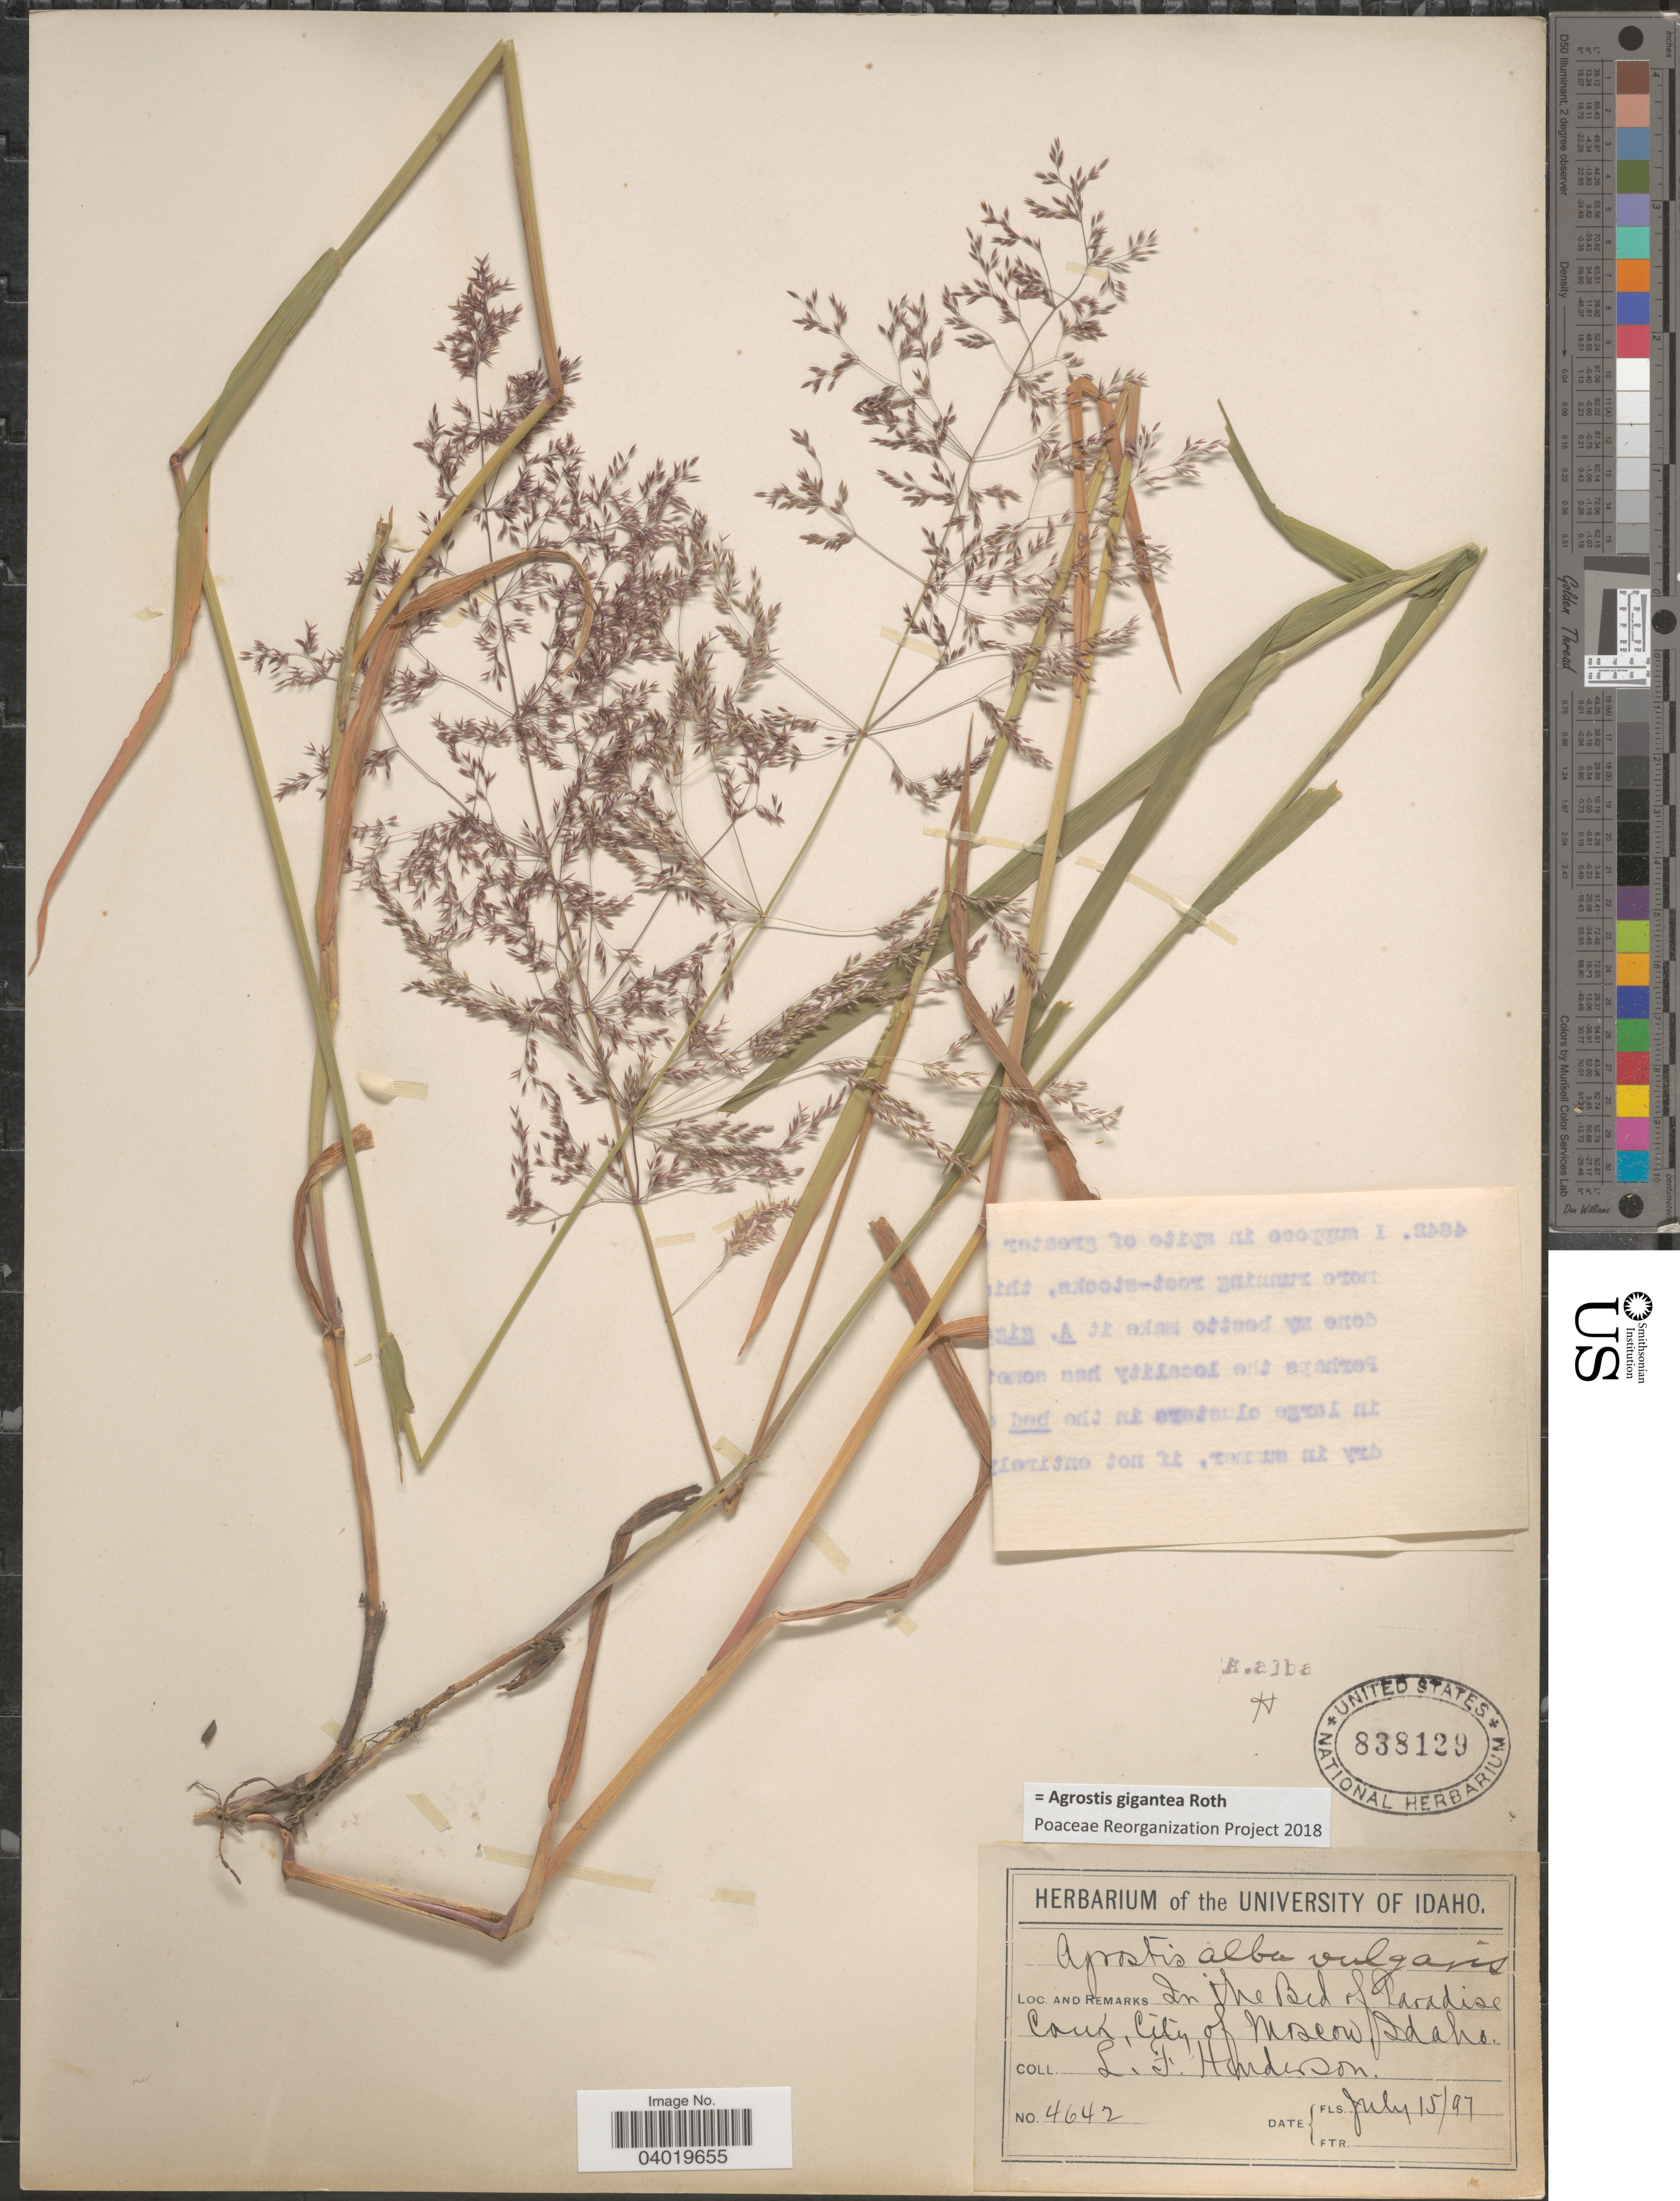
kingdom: Plantae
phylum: Tracheophyta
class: Liliopsida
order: Poales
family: Poaceae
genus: Agrostis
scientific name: Agrostis gigantea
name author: Roth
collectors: L. Henderson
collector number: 4642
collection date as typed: Transcribed d/m/y: 15/7/97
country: United States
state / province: Idaho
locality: In the Bed of Paradise Creek, City of Moscow.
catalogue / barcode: US 838129